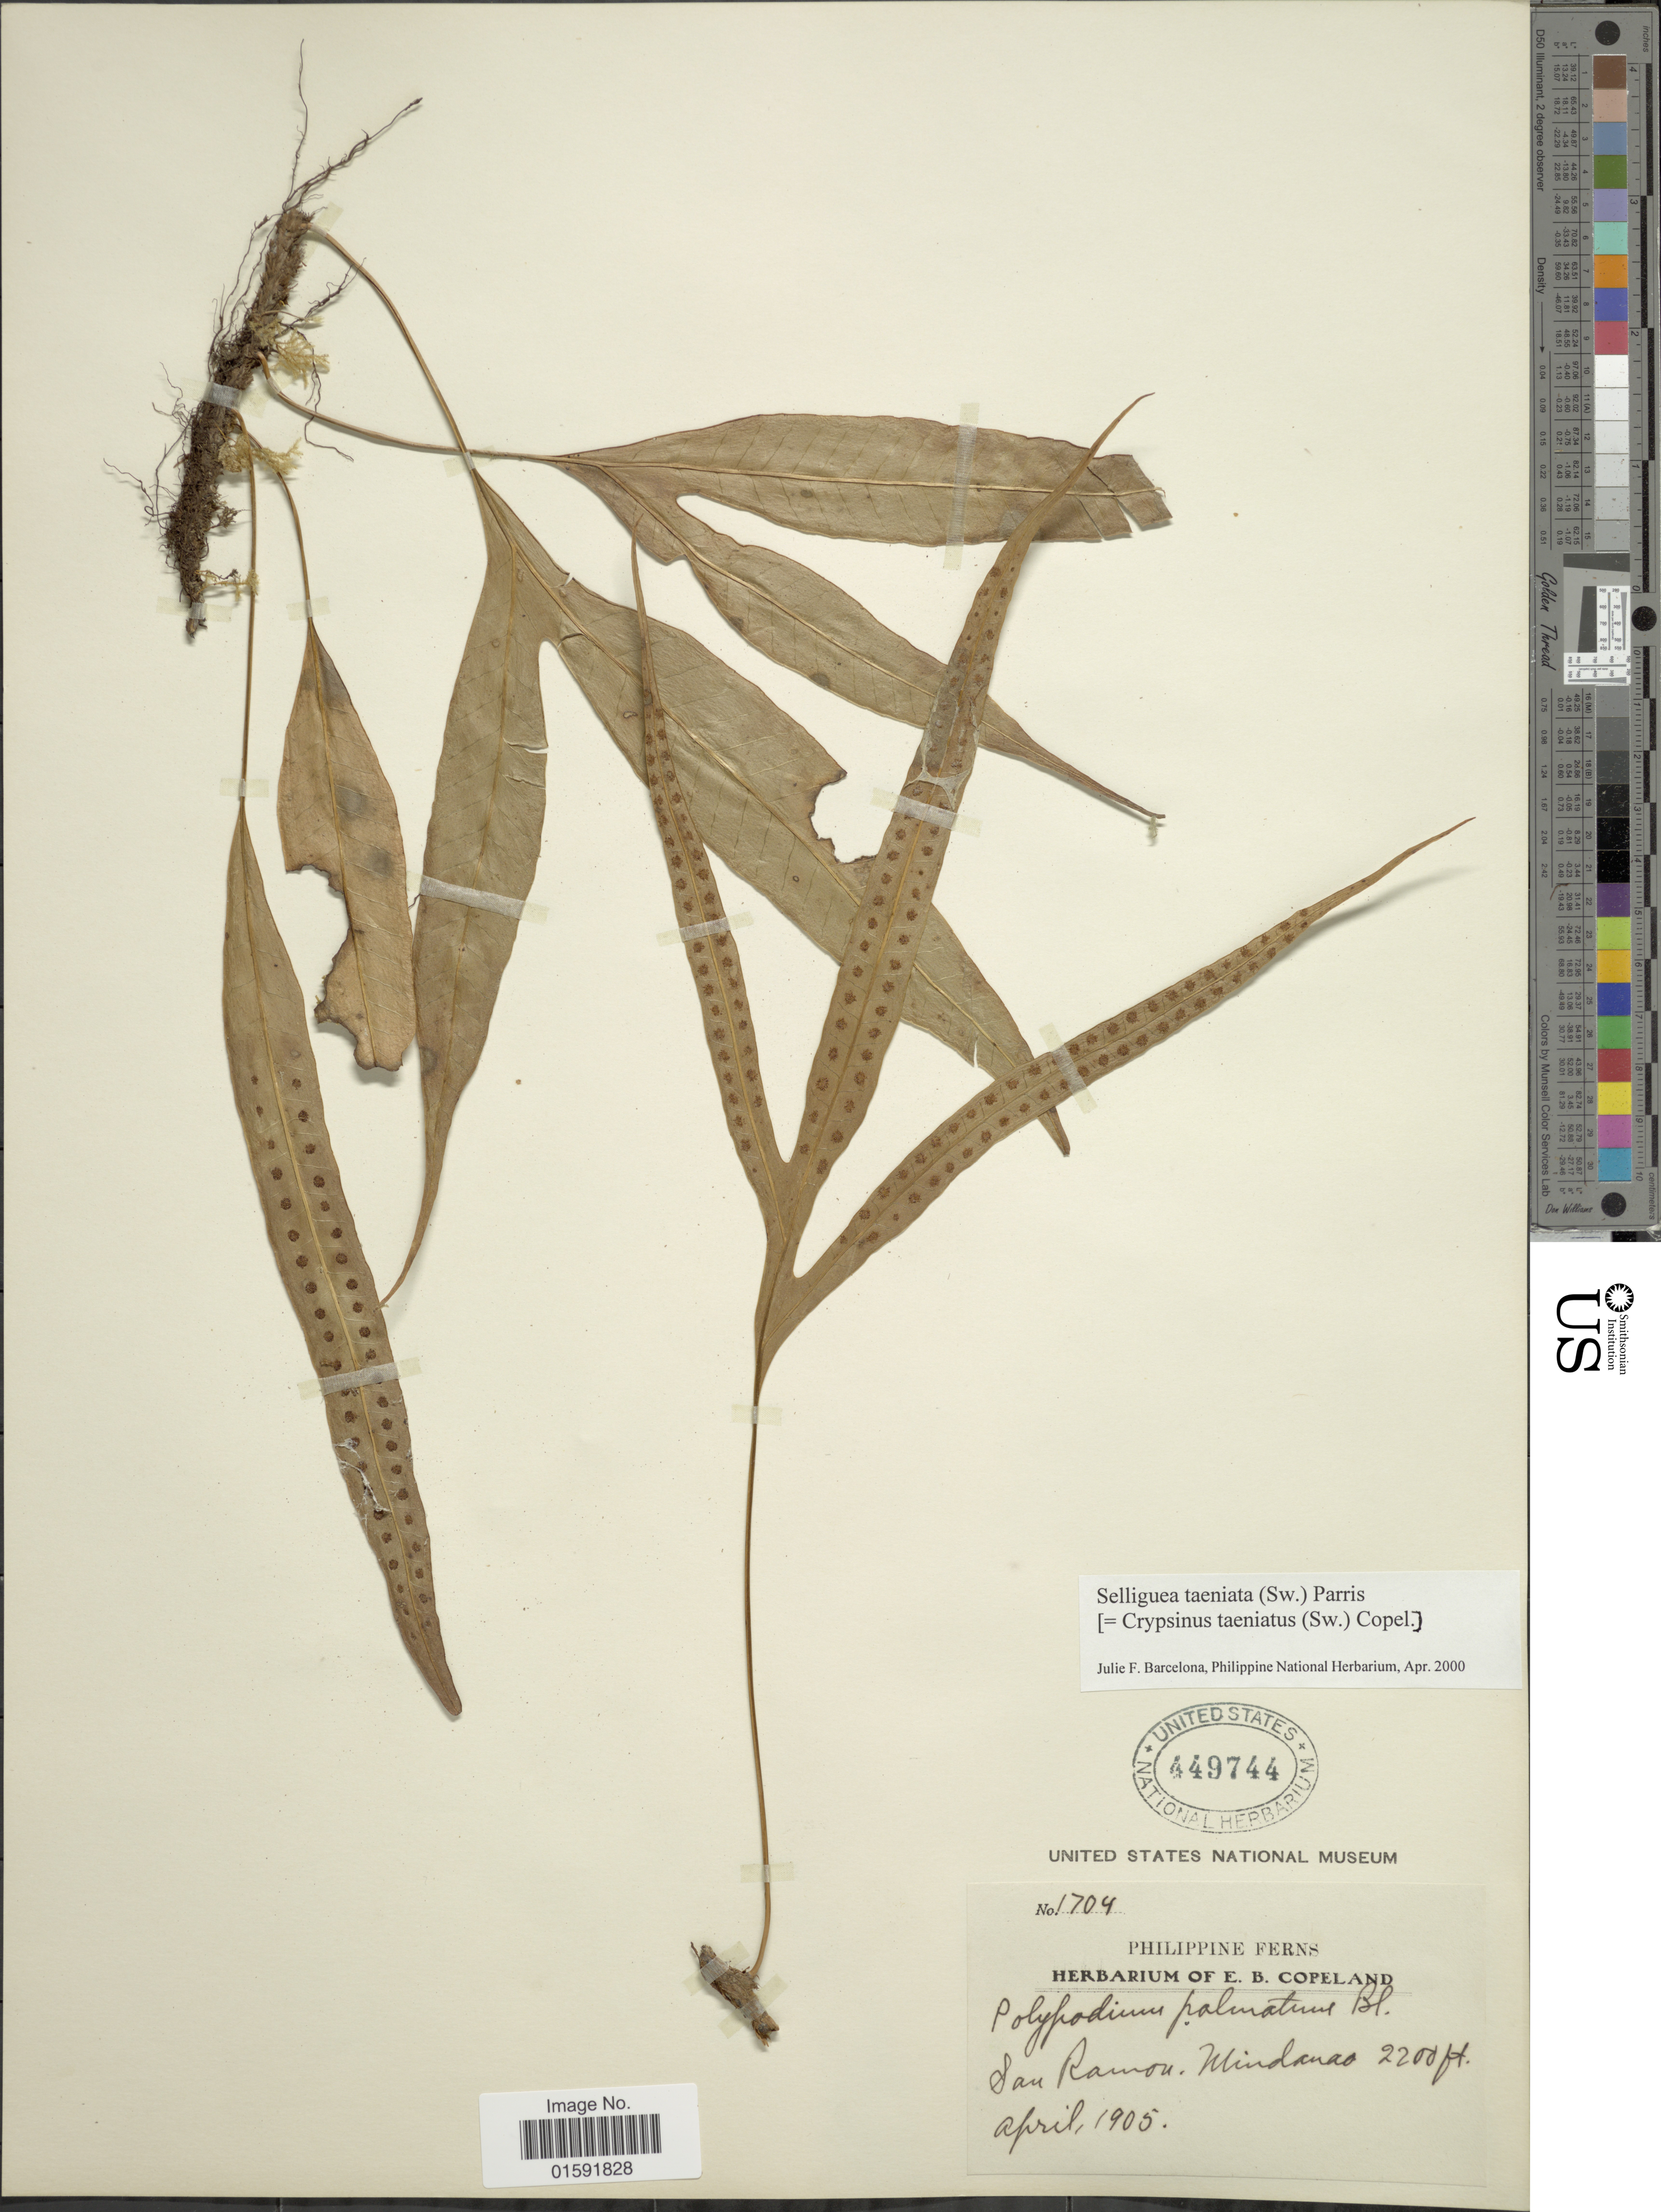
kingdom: Plantae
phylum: Tracheophyta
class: Polypodiopsida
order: Polypodiales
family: Polypodiaceae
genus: Selliguea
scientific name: Selliguea taeniata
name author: Parris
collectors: E. B. Copeland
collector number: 1704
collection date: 1905-04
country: Philippines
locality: San Ramon, Mindanao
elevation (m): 671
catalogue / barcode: US 449744